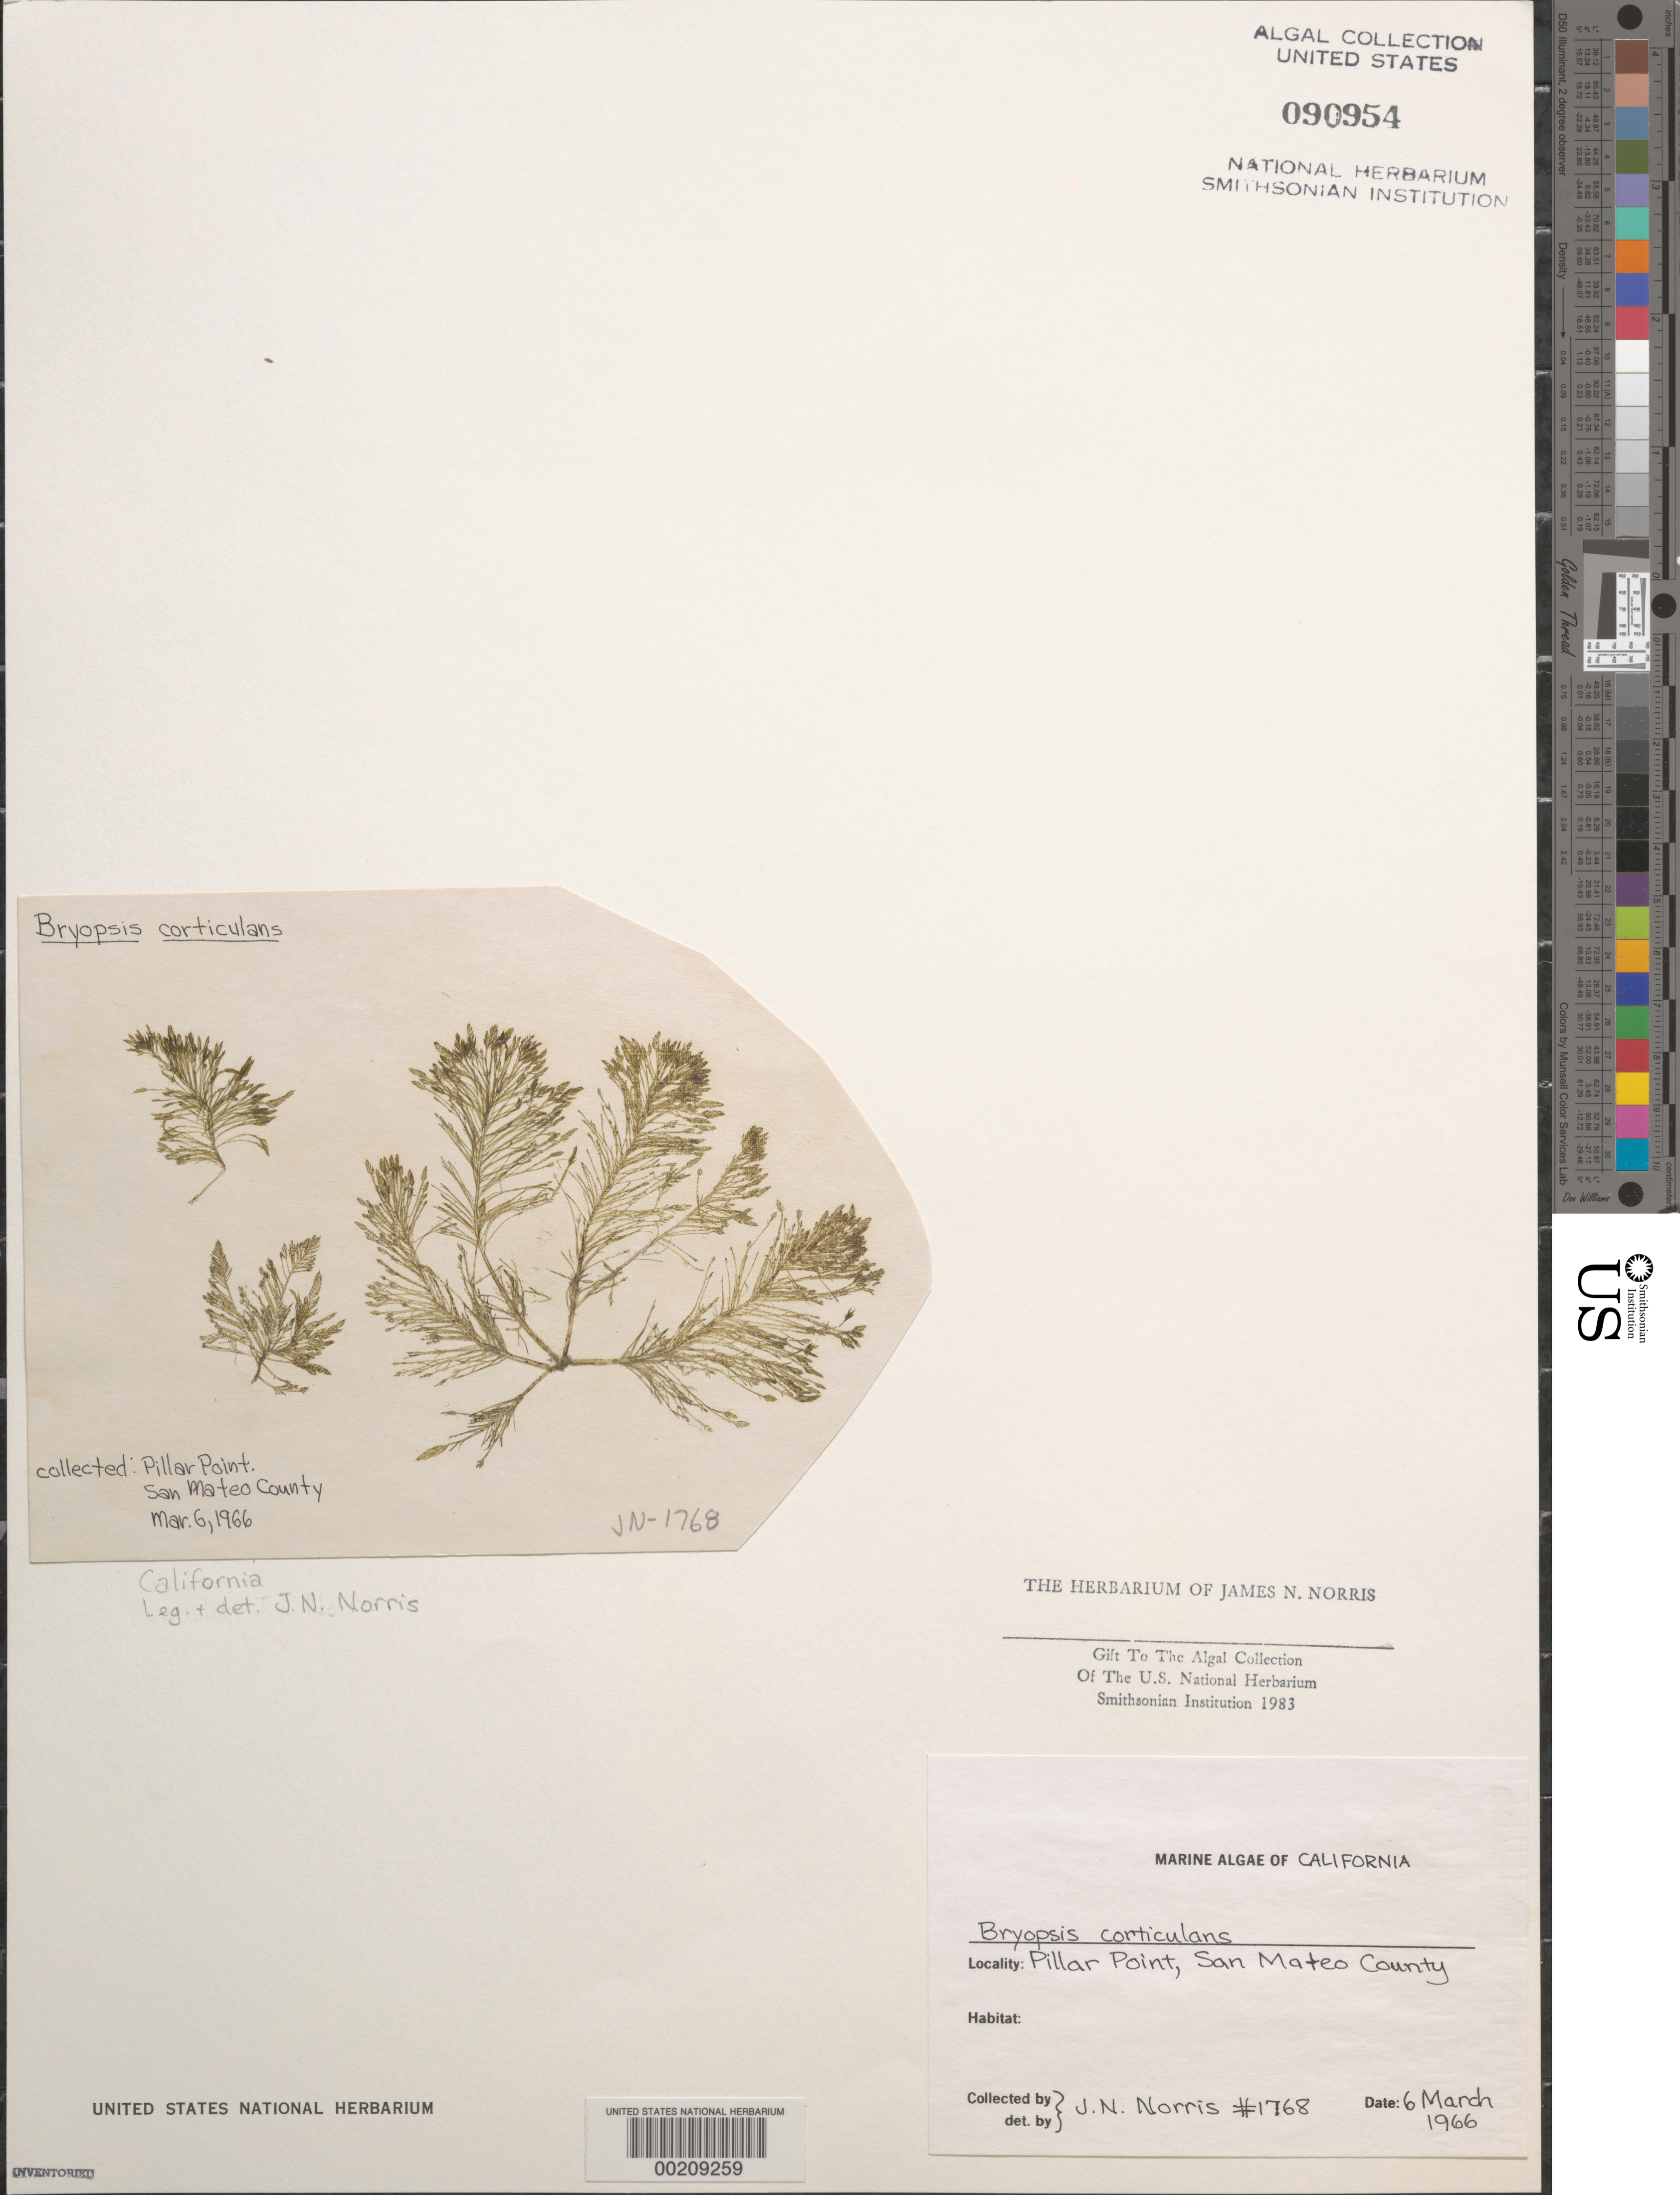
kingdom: Plantae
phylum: Chlorophyta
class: Ulvophyceae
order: Bryopsidales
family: Bryopsidaceae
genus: Bryopsis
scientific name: Bryopsis corticulans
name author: Setch. in Collins et al.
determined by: Norris, James N.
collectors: J. N. Norris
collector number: JN-1768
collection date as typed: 06 Mar 1966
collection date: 1966-03-06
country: United States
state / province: California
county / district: San Mateo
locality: Pillar Point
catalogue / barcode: US 90954